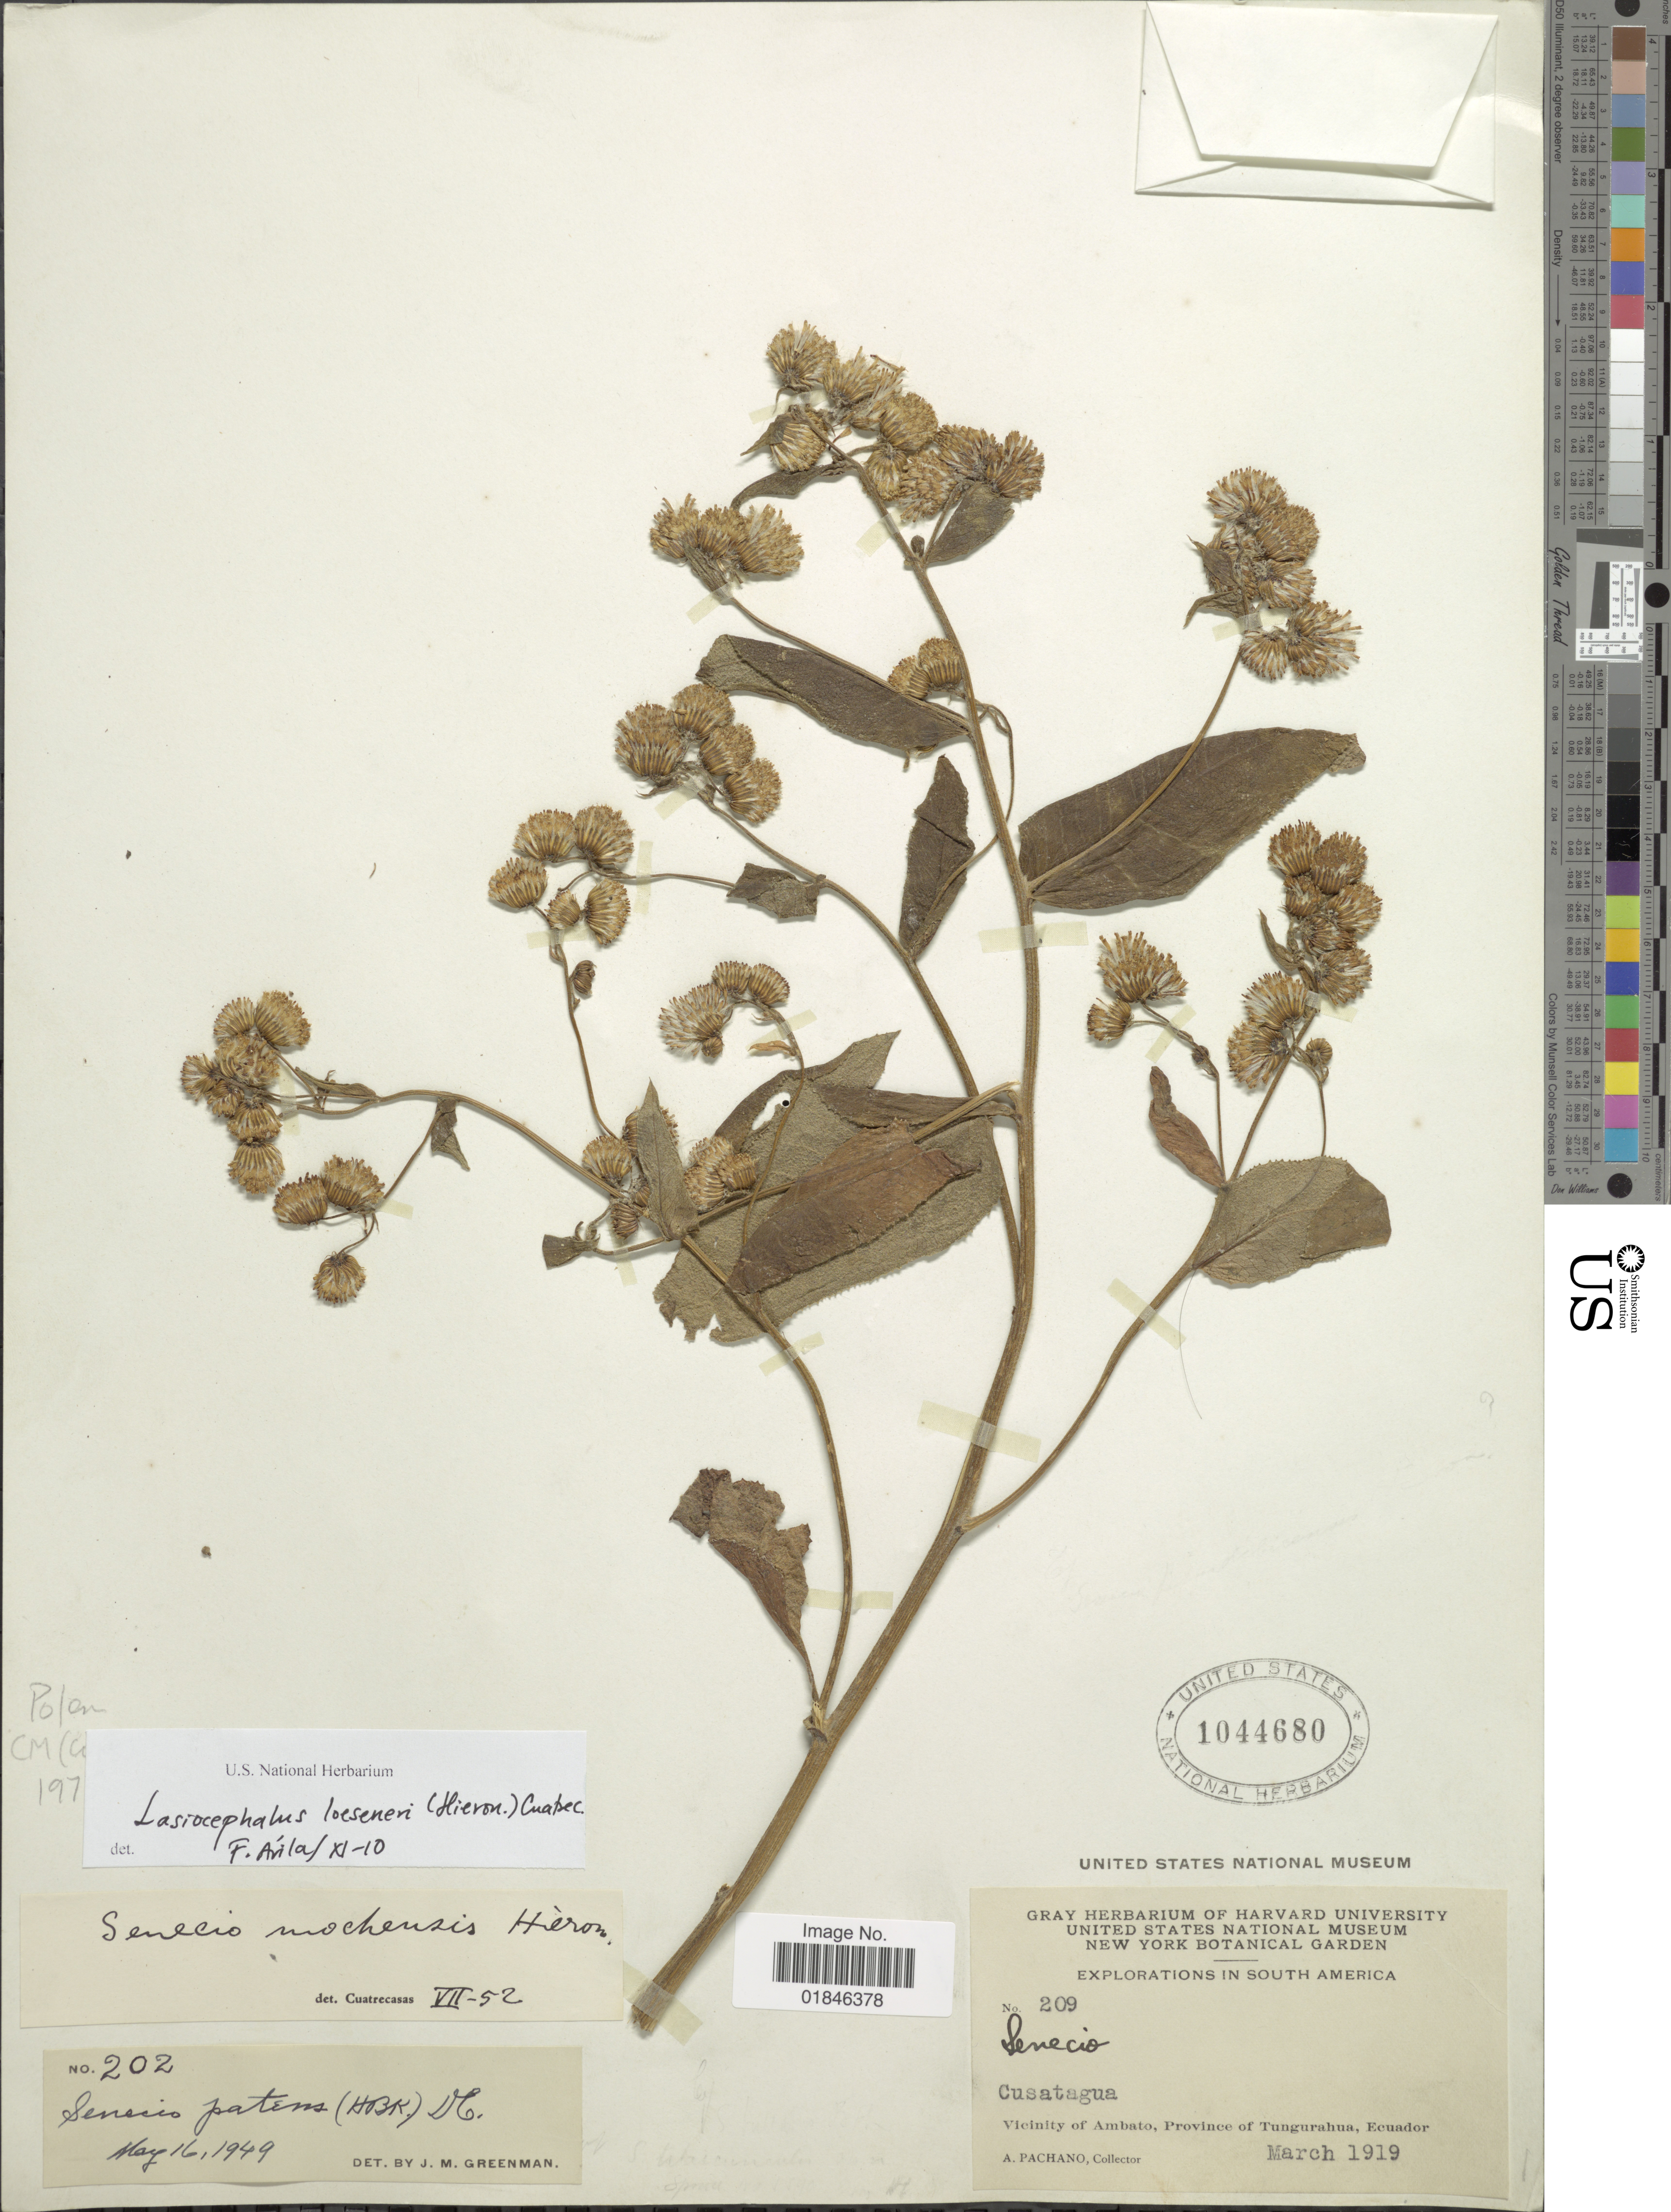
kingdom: Plantae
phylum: Tracheophyta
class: Magnoliopsida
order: Asterales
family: Asteraceae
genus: Senecio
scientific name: Senecio betonicifolius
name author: DC.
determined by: Salomon, Luciana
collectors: A. Pachano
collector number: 209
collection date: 1919-03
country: Ecuador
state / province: Tungurahua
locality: Vicinity of Ambato, Province of Tungurahua, Ecuador, Cusatagua.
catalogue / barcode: US 1044680